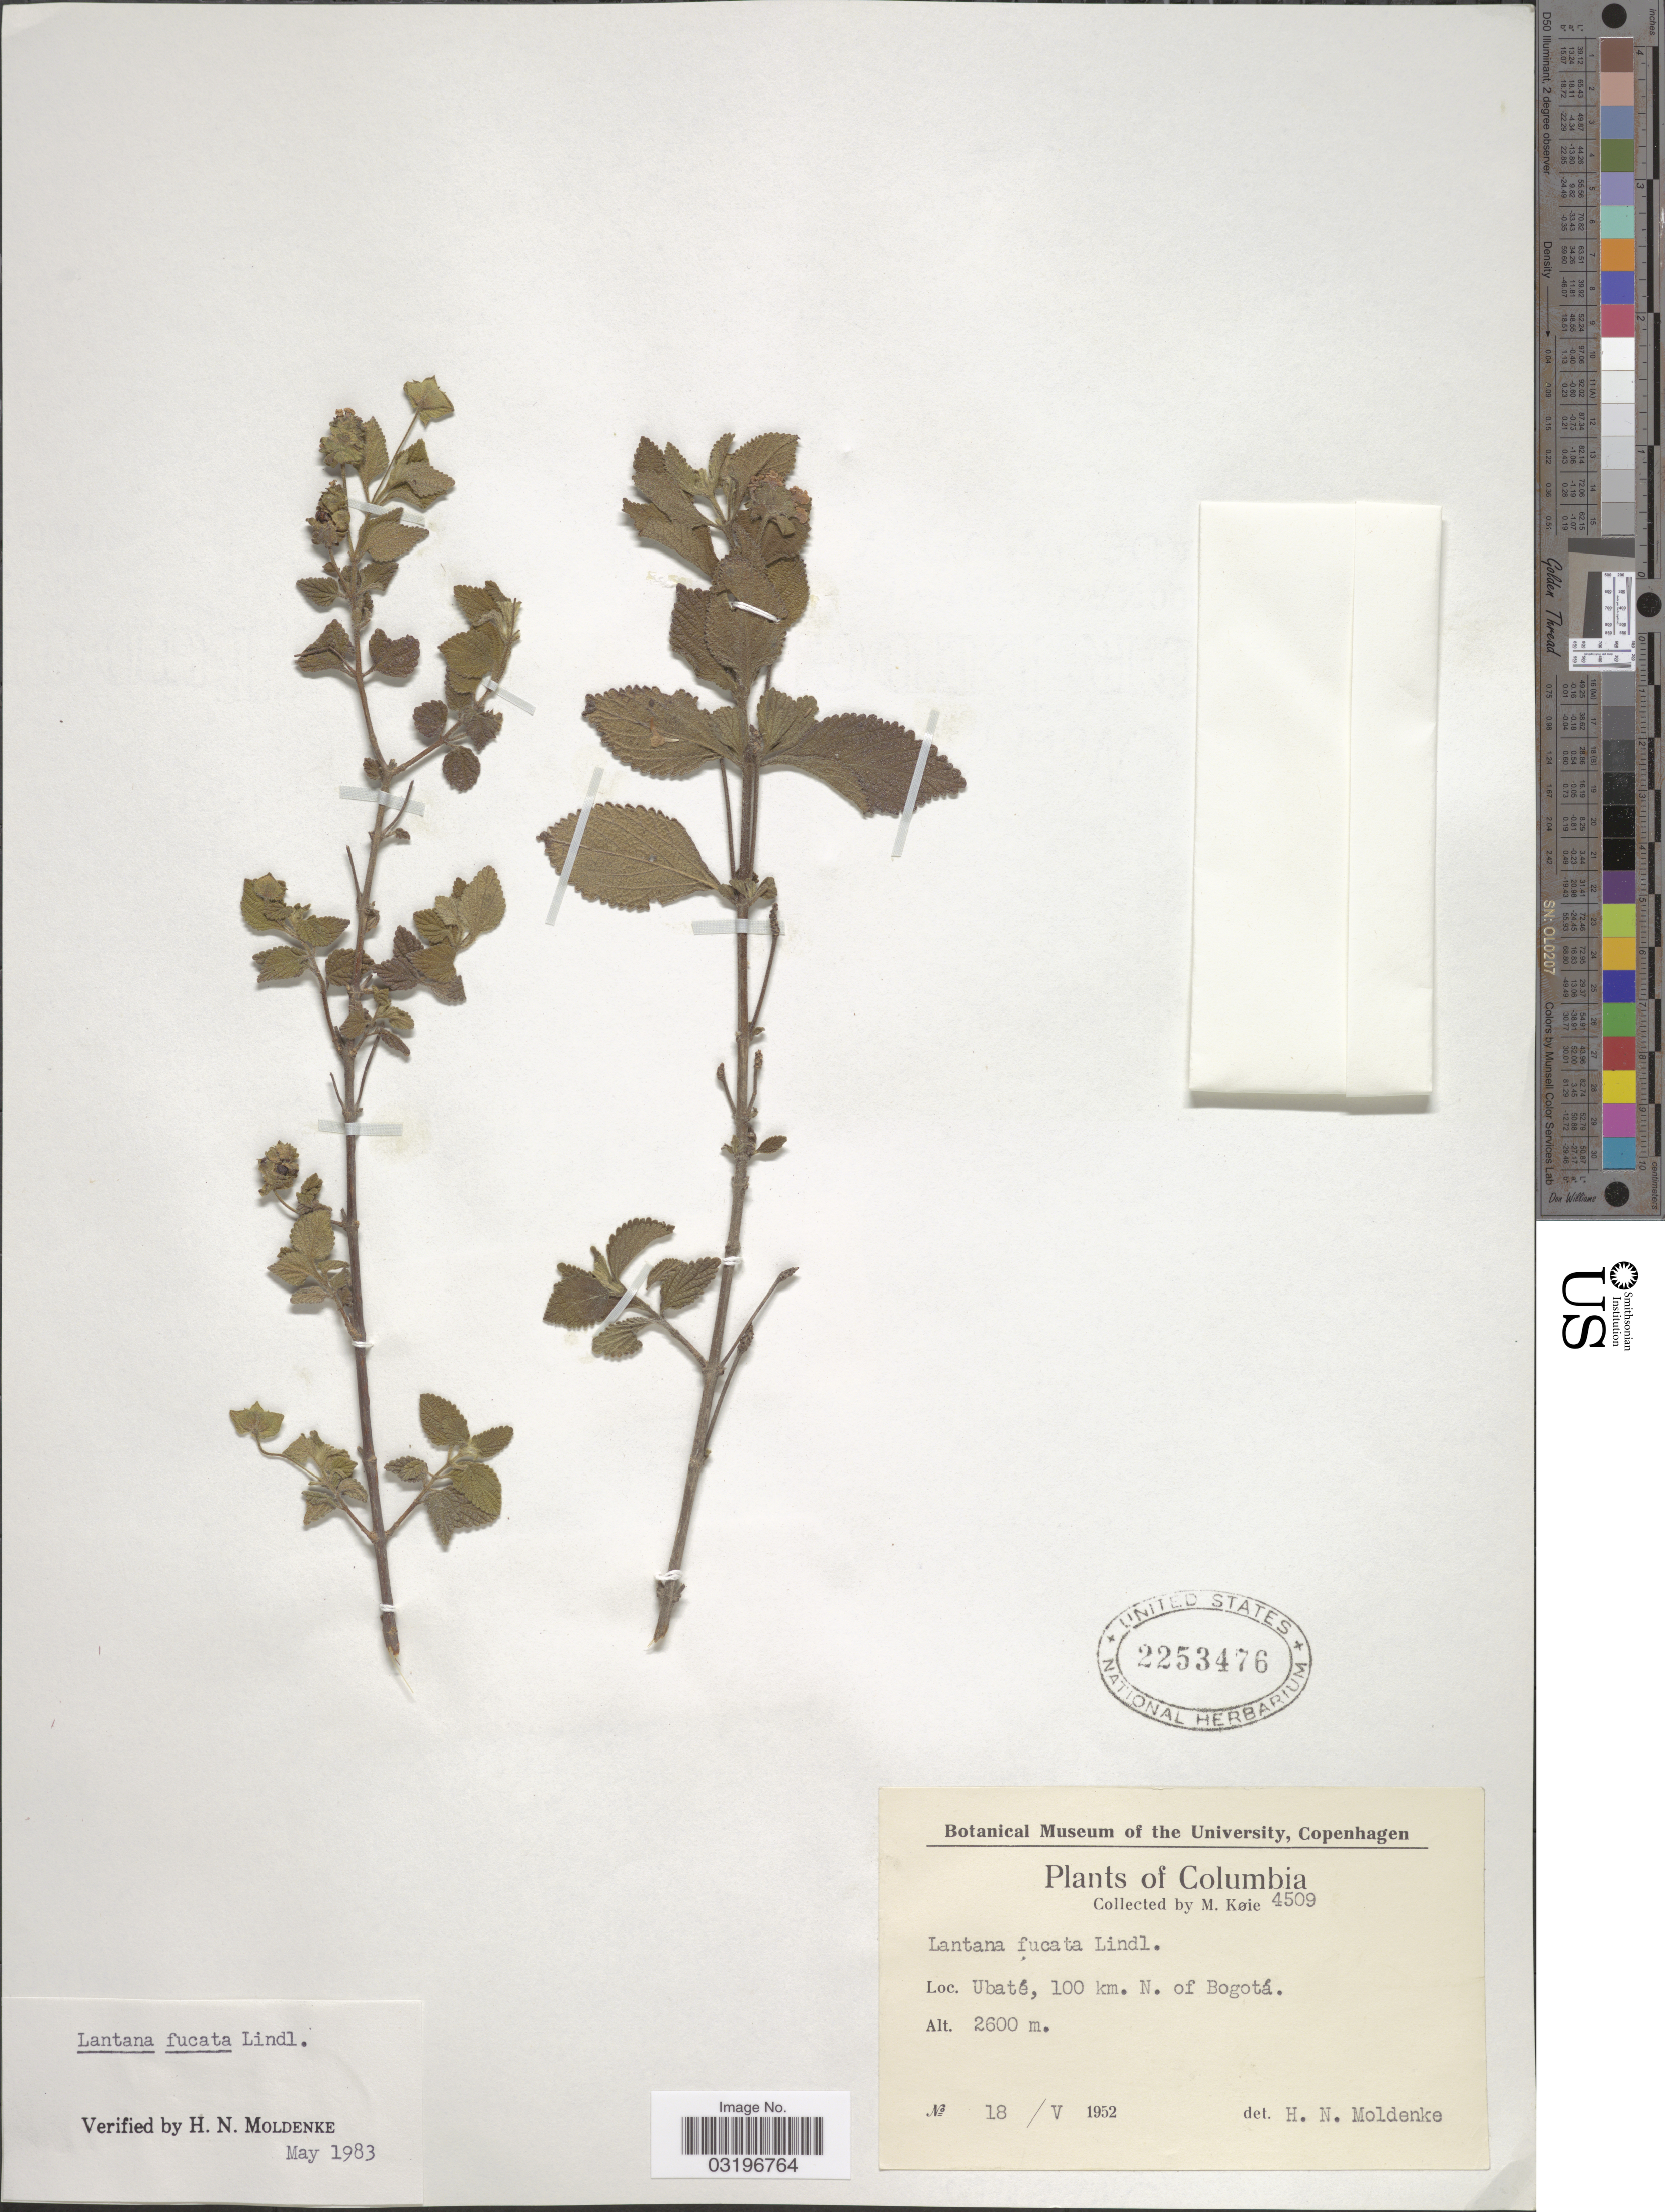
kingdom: Plantae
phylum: Tracheophyta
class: Magnoliopsida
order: Lamiales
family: Verbenaceae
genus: Lantana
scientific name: Lantana fucata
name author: Lindl.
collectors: M. Köie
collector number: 4509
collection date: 1952-05-18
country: Colombia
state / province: Bogota D.C.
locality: Ubaté, 100 km. N. of Bogotá.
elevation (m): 2600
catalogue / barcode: US 2253476